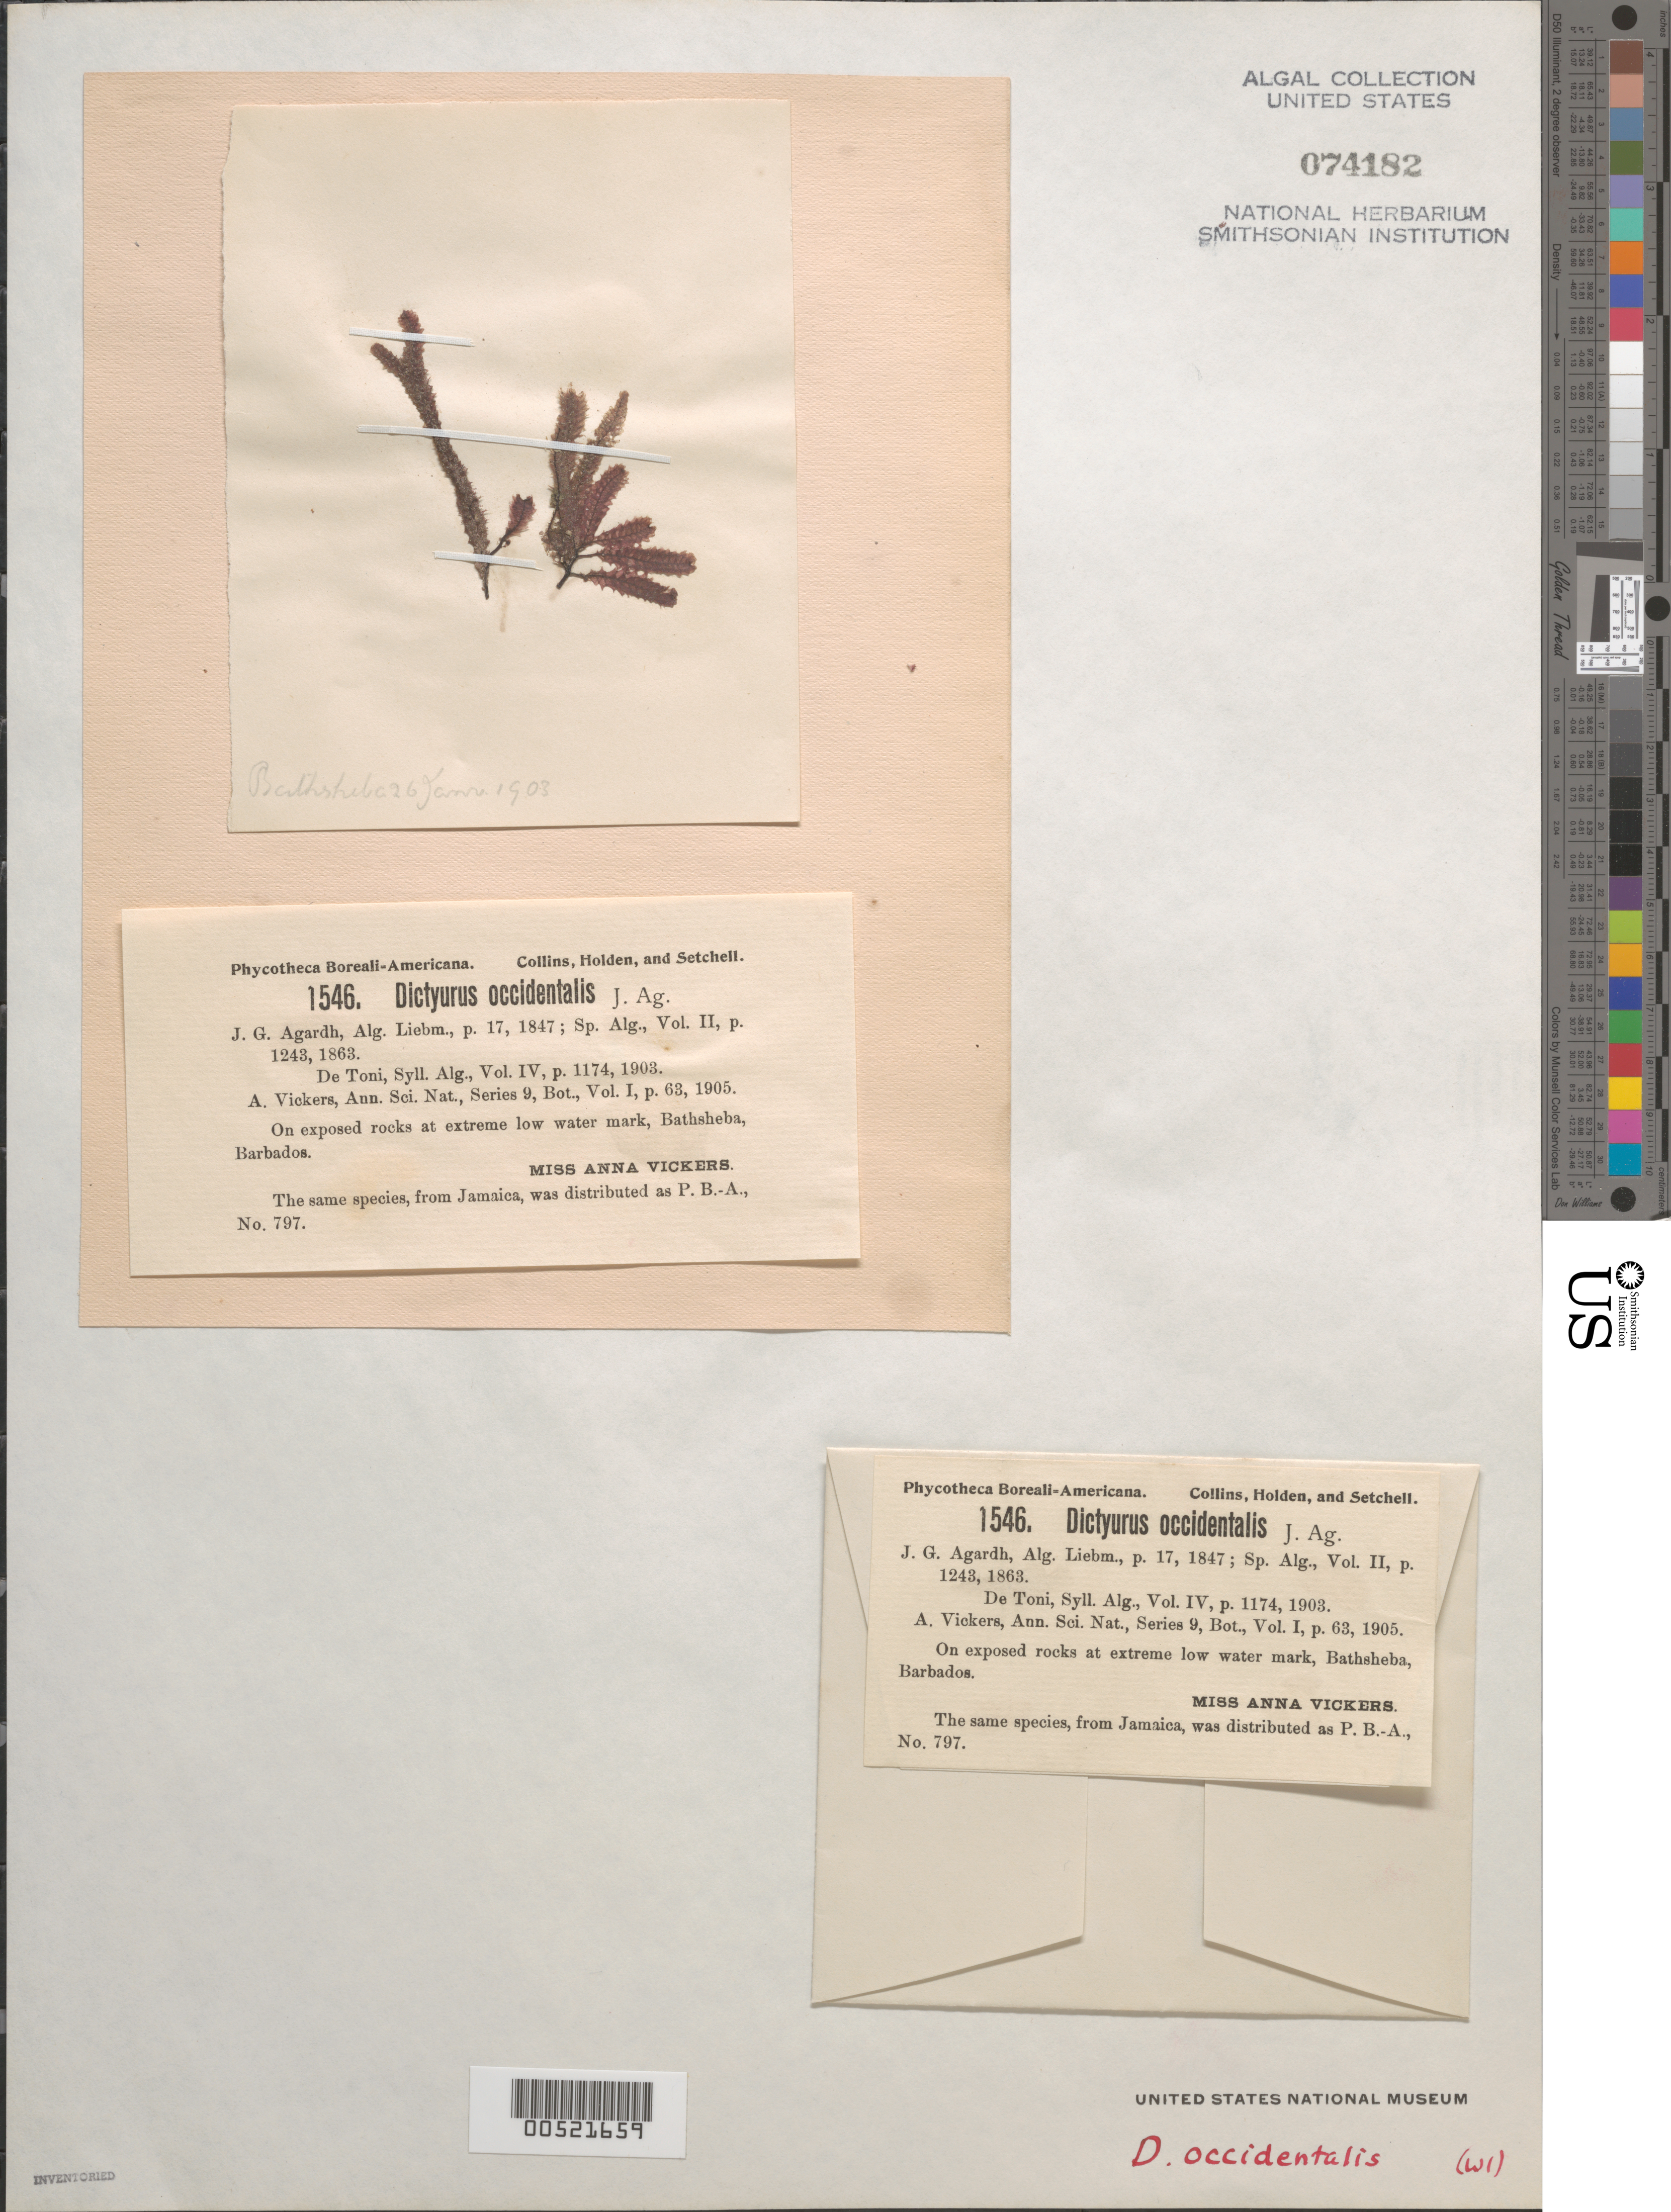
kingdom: Plantae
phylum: Rhodophyta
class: Florideophyceae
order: Ceramiales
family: Dasyaceae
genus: Dictyurus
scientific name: Dictyurus occidentalis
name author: J. Agardh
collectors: A. Vickers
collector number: PB-A 1546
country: Barbados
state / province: Saint Joseph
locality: Bathsheba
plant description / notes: Collins, Holden & Setchell, Phycotheca Boreali-Americana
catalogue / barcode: US 74182